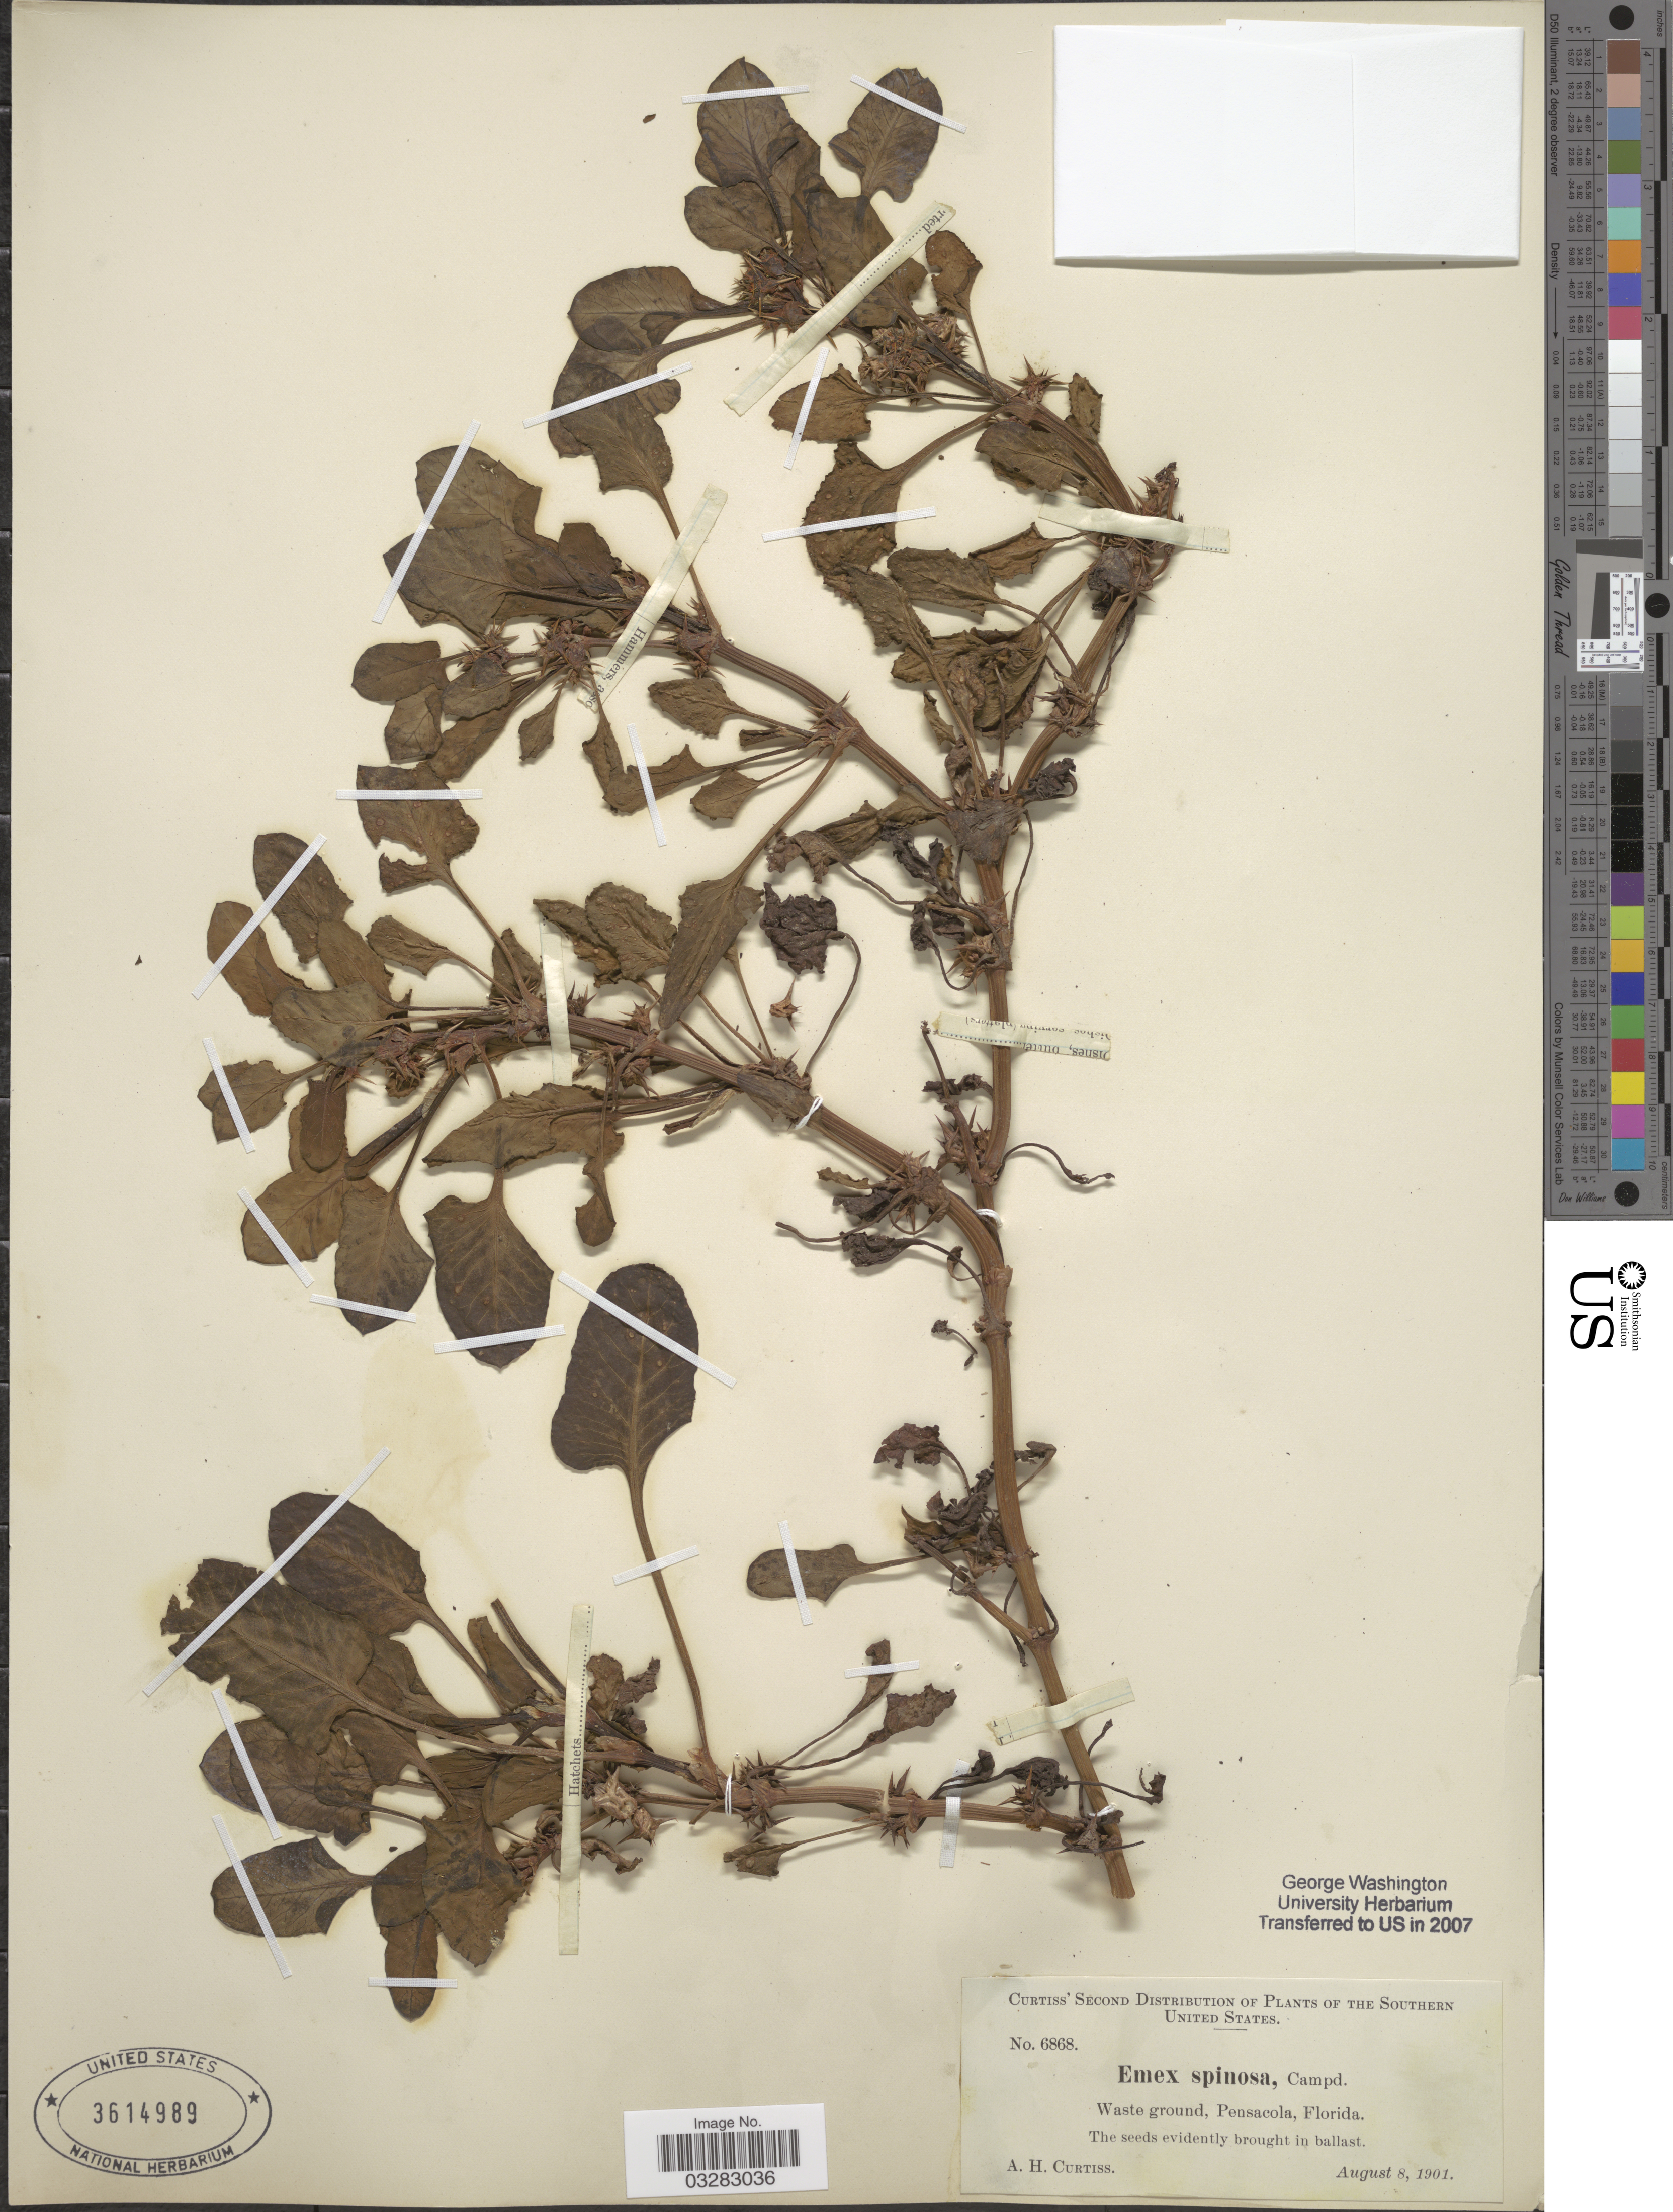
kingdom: Plantae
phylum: Tracheophyta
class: Magnoliopsida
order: Caryophyllales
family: Polygonaceae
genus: Rumex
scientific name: Rumex hypogaeus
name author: T.M. Schust. & Reveal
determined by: Strong, Mark T., (BOT), Smithsonian Institution - National Museum of Natural History (UNITED STATES)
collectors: A. H. Curtiss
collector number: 6868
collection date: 1901-08-08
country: United States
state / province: Florida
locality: Southern United States. Waste ground, Pensacola.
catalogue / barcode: US 3614989